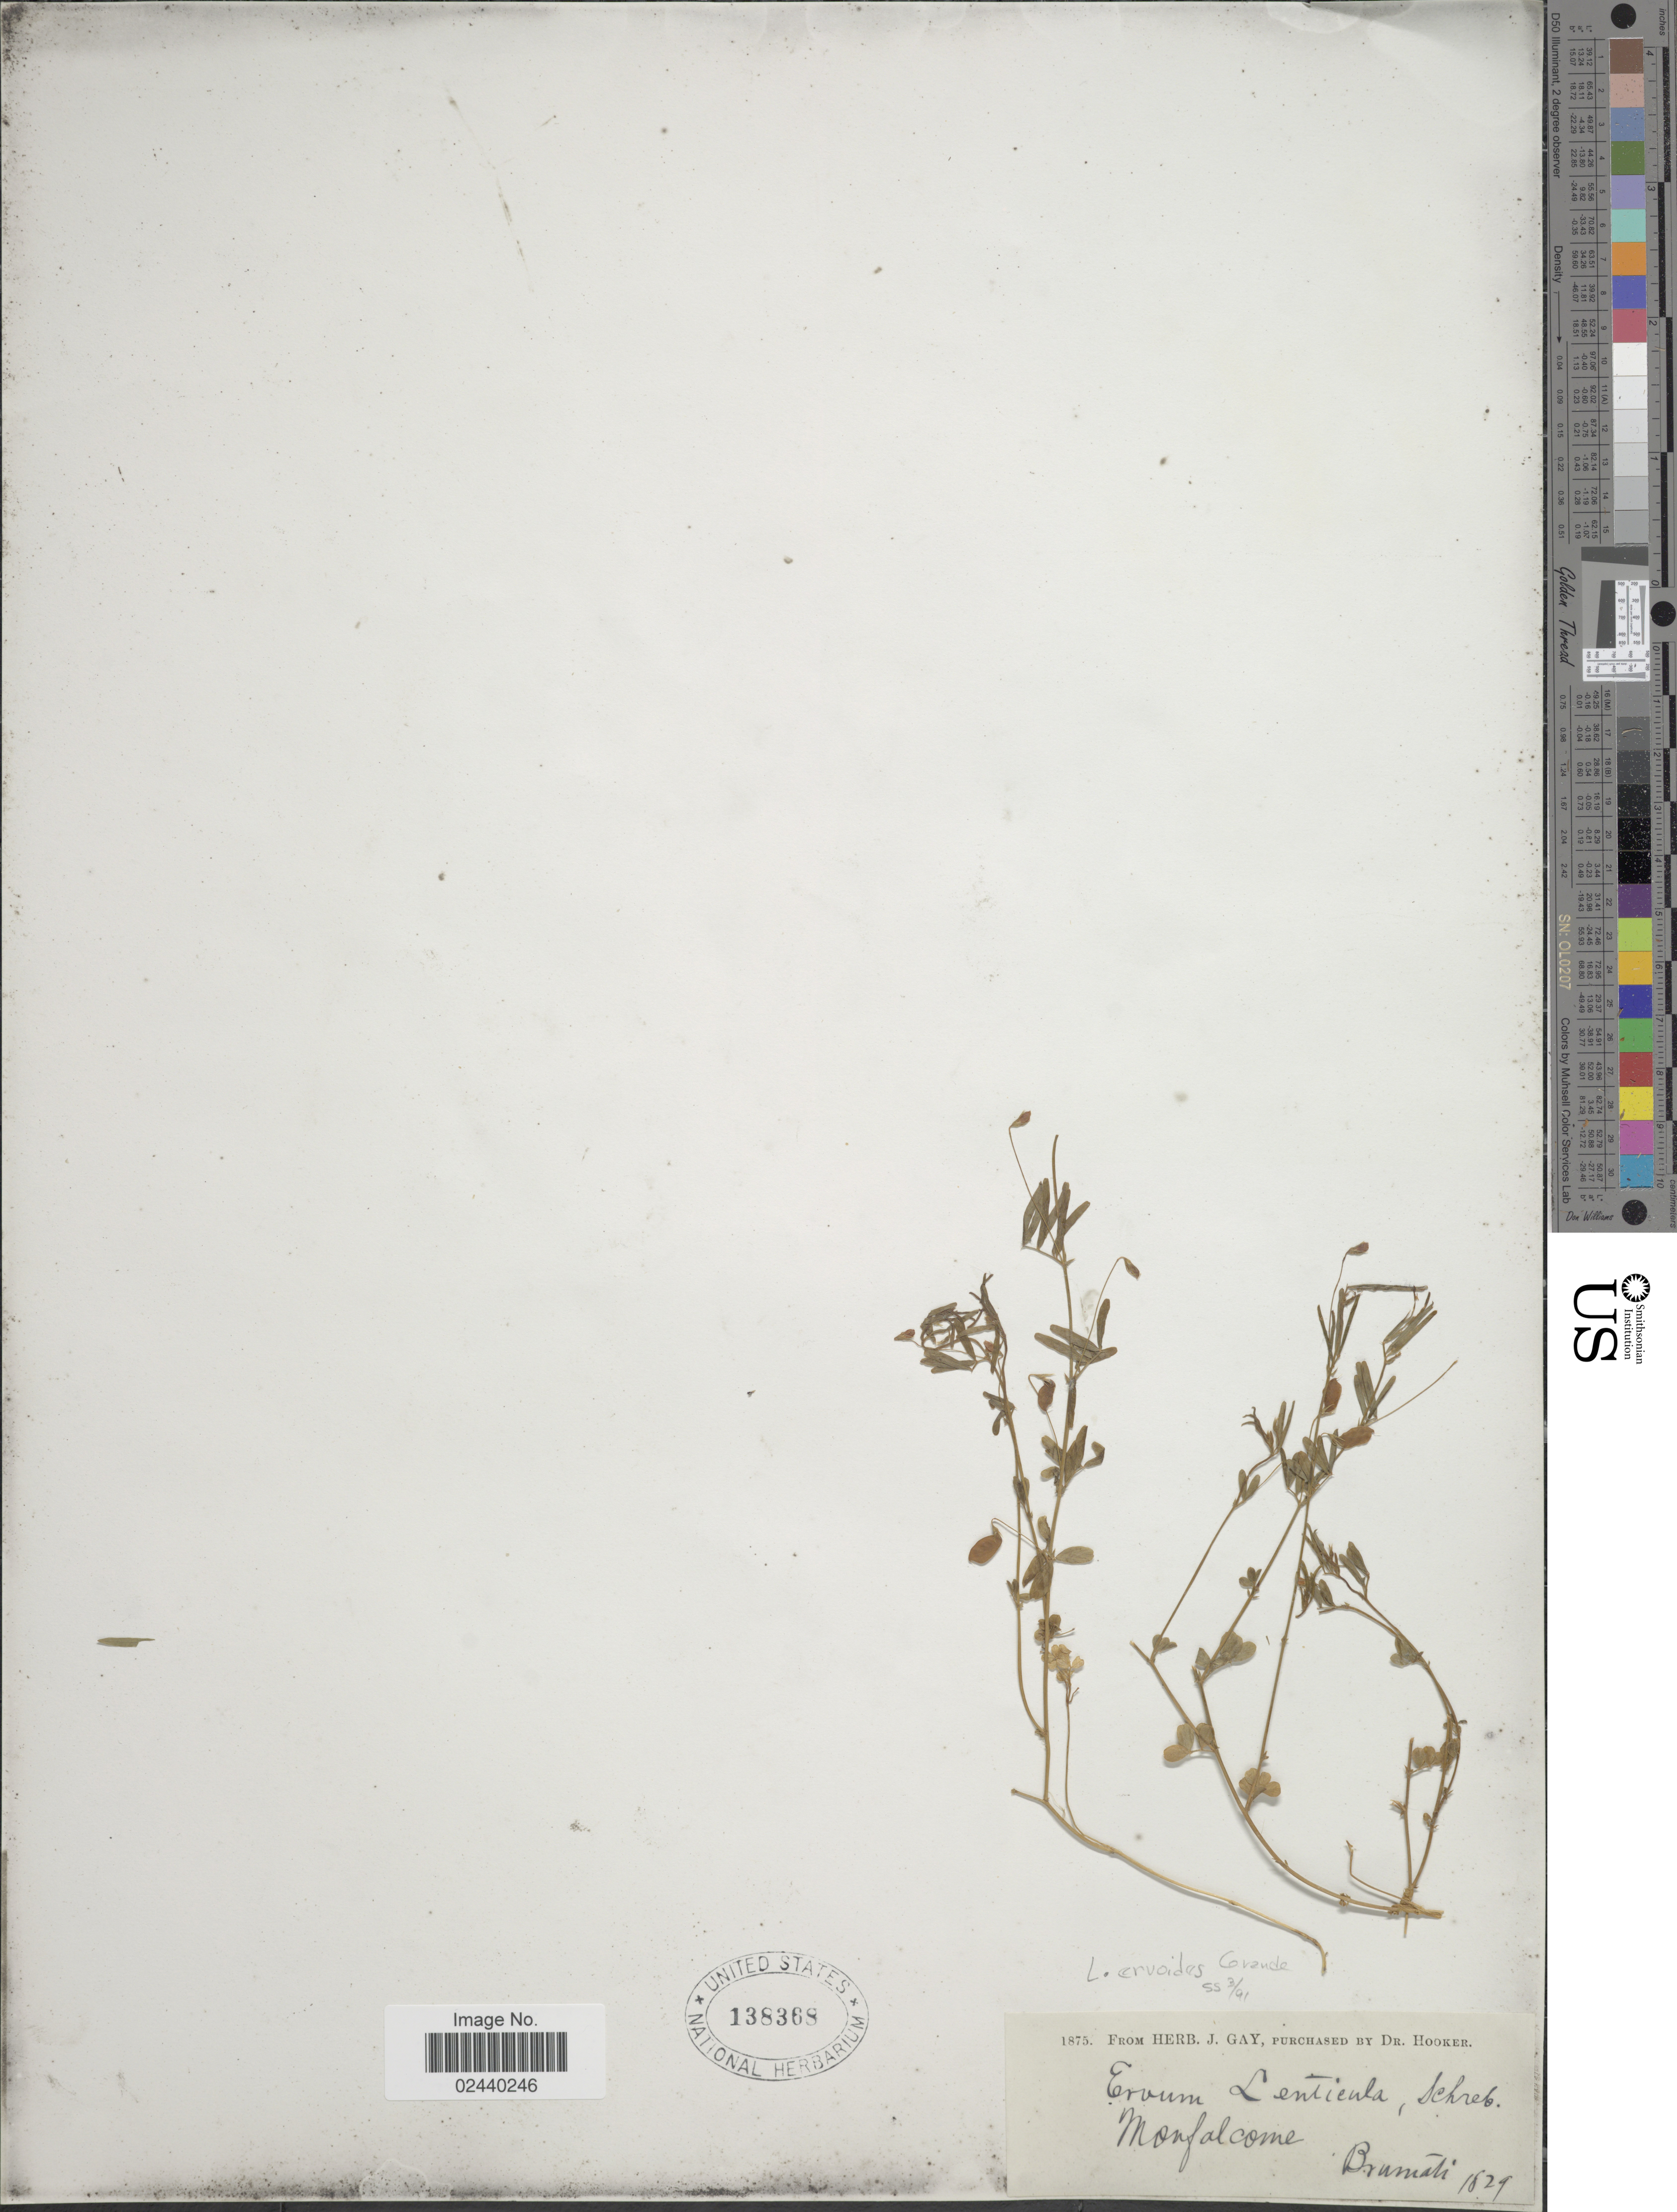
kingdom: Plantae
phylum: Tracheophyta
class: Magnoliopsida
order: Fabales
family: Fabaceae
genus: Vicia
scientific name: Vicia lenticula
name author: (Hoppe) Janka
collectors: Brumati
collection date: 1829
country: Italy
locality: Monfalcone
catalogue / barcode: US 138368